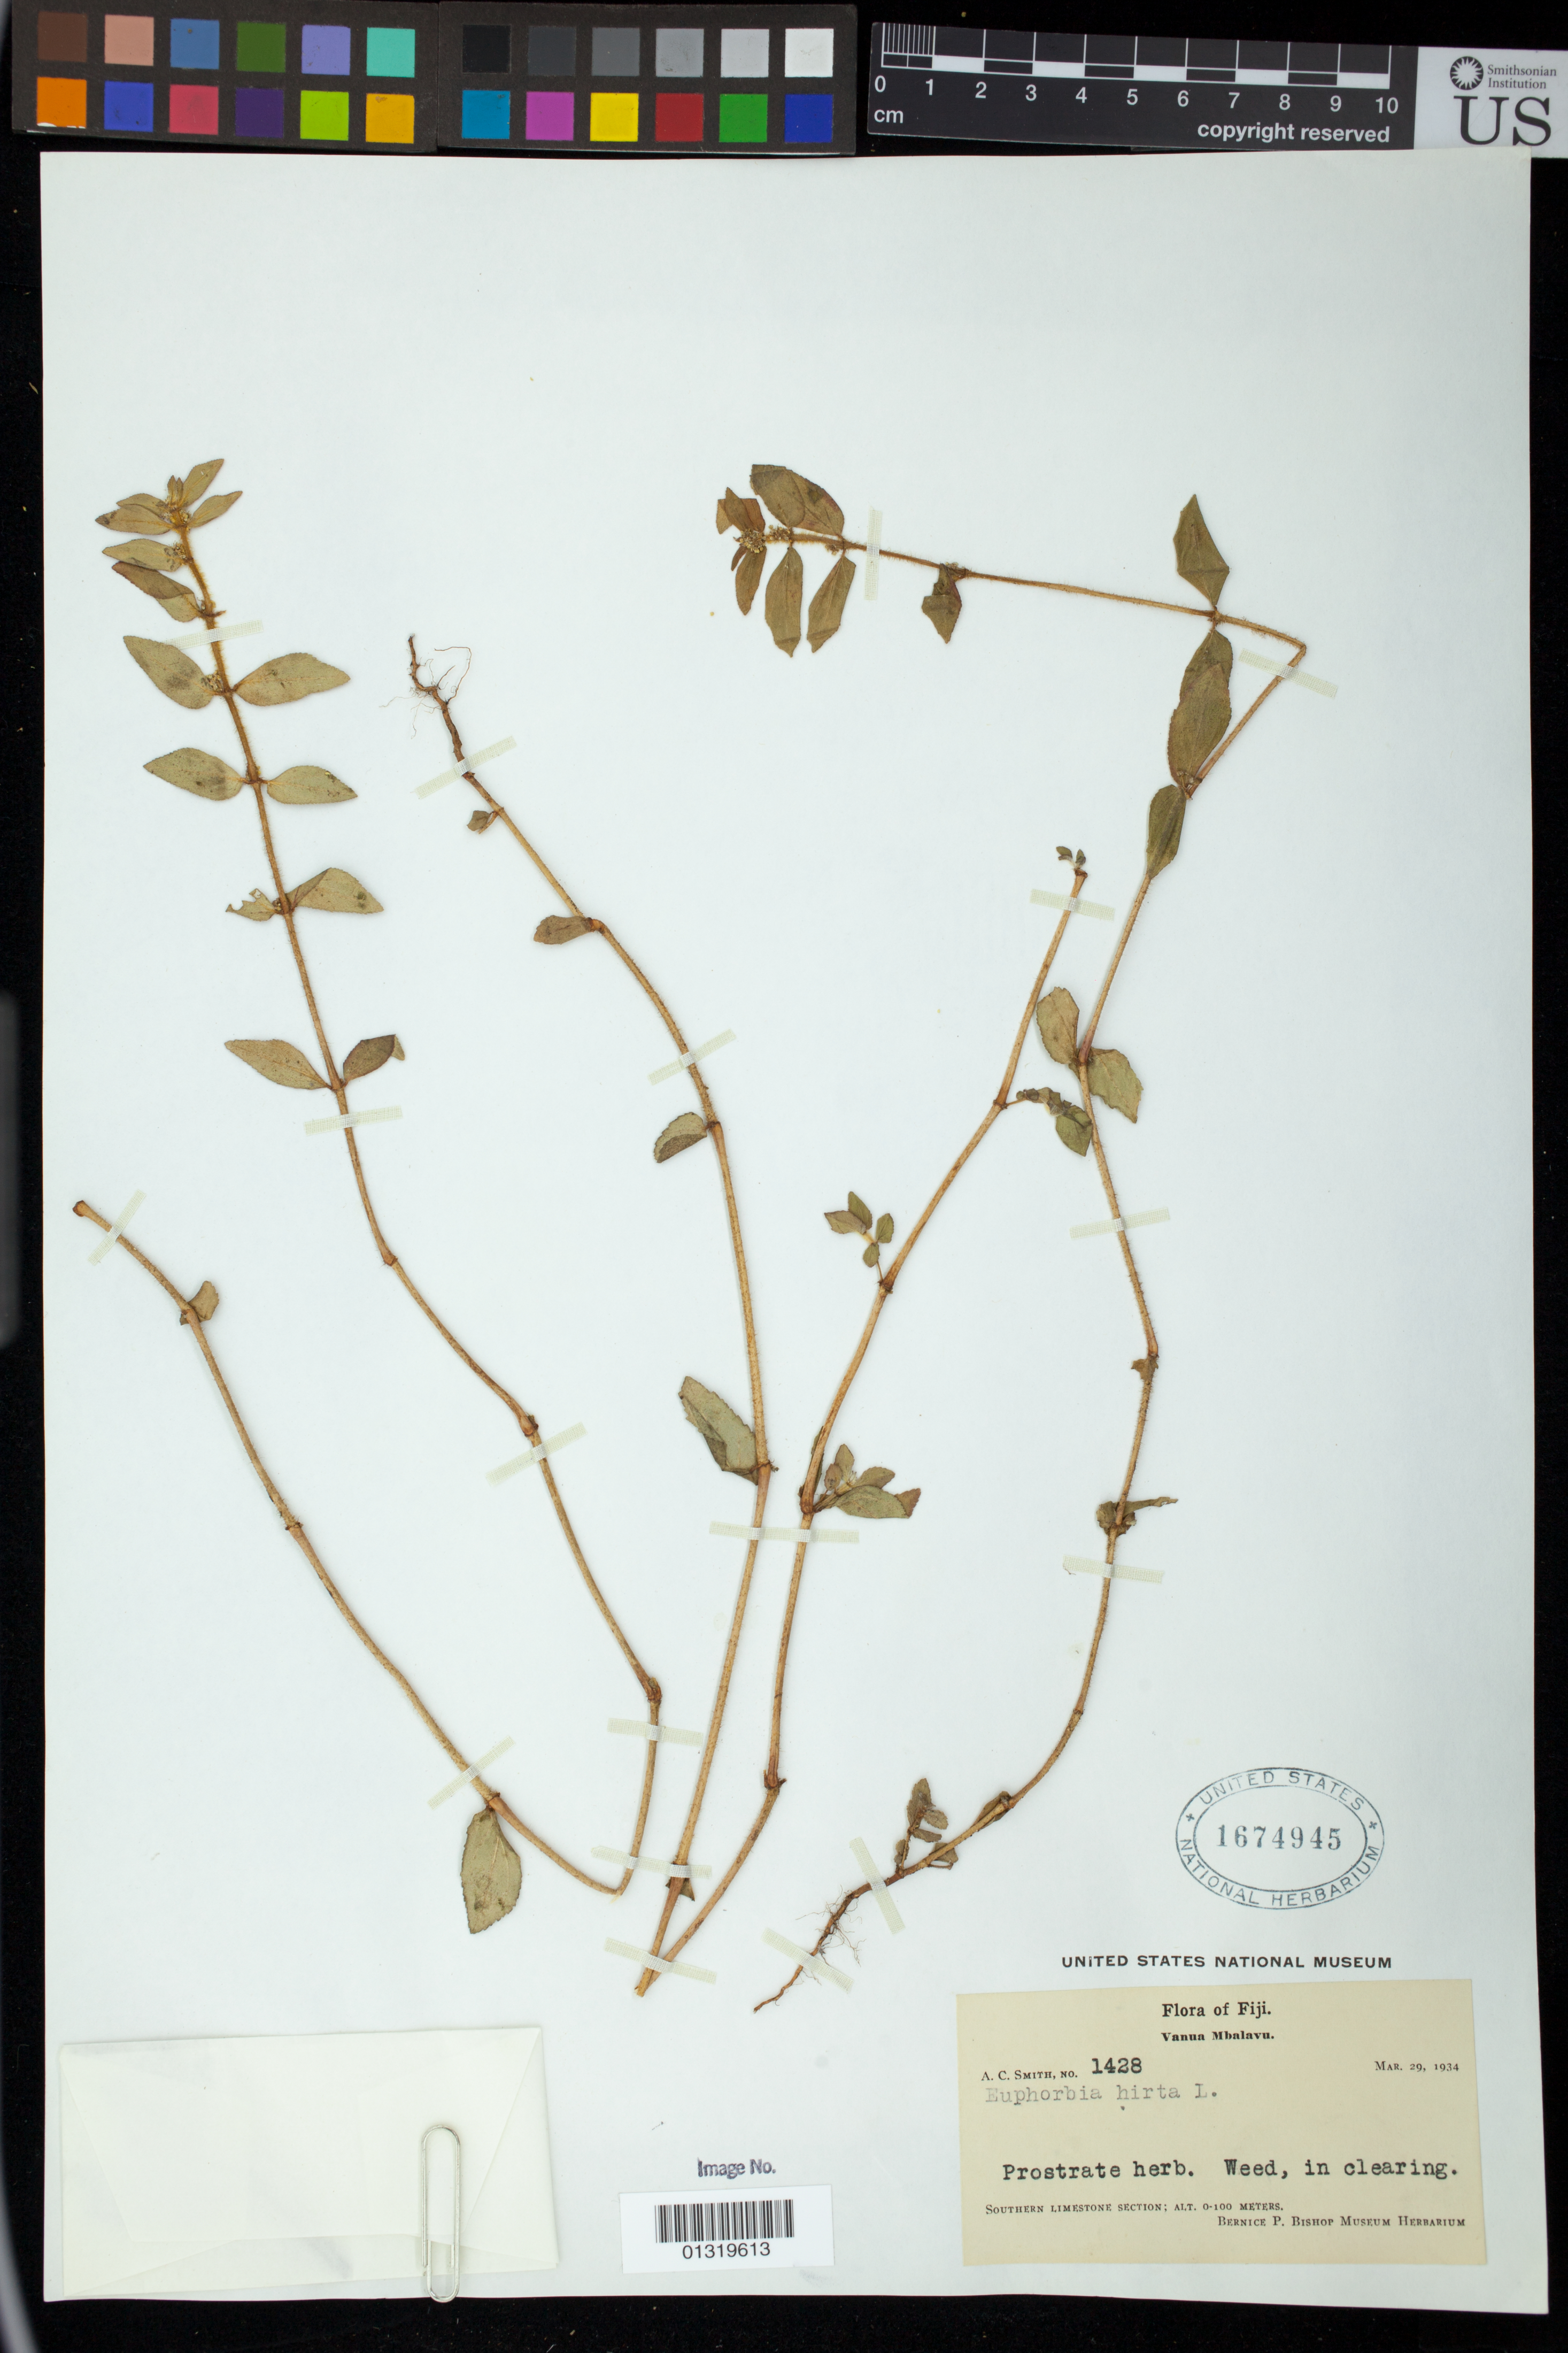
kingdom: Plantae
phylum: Tracheophyta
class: Magnoliopsida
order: Malpighiales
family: Euphorbiaceae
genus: Euphorbia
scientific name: Euphorbia hirta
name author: L.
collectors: A. C. Smith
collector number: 1428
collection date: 1934-03-29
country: Fiji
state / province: Eastern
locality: Vanua Mbalavu [Vanuabalavu Island]; southern section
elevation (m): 0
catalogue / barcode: US 1674945